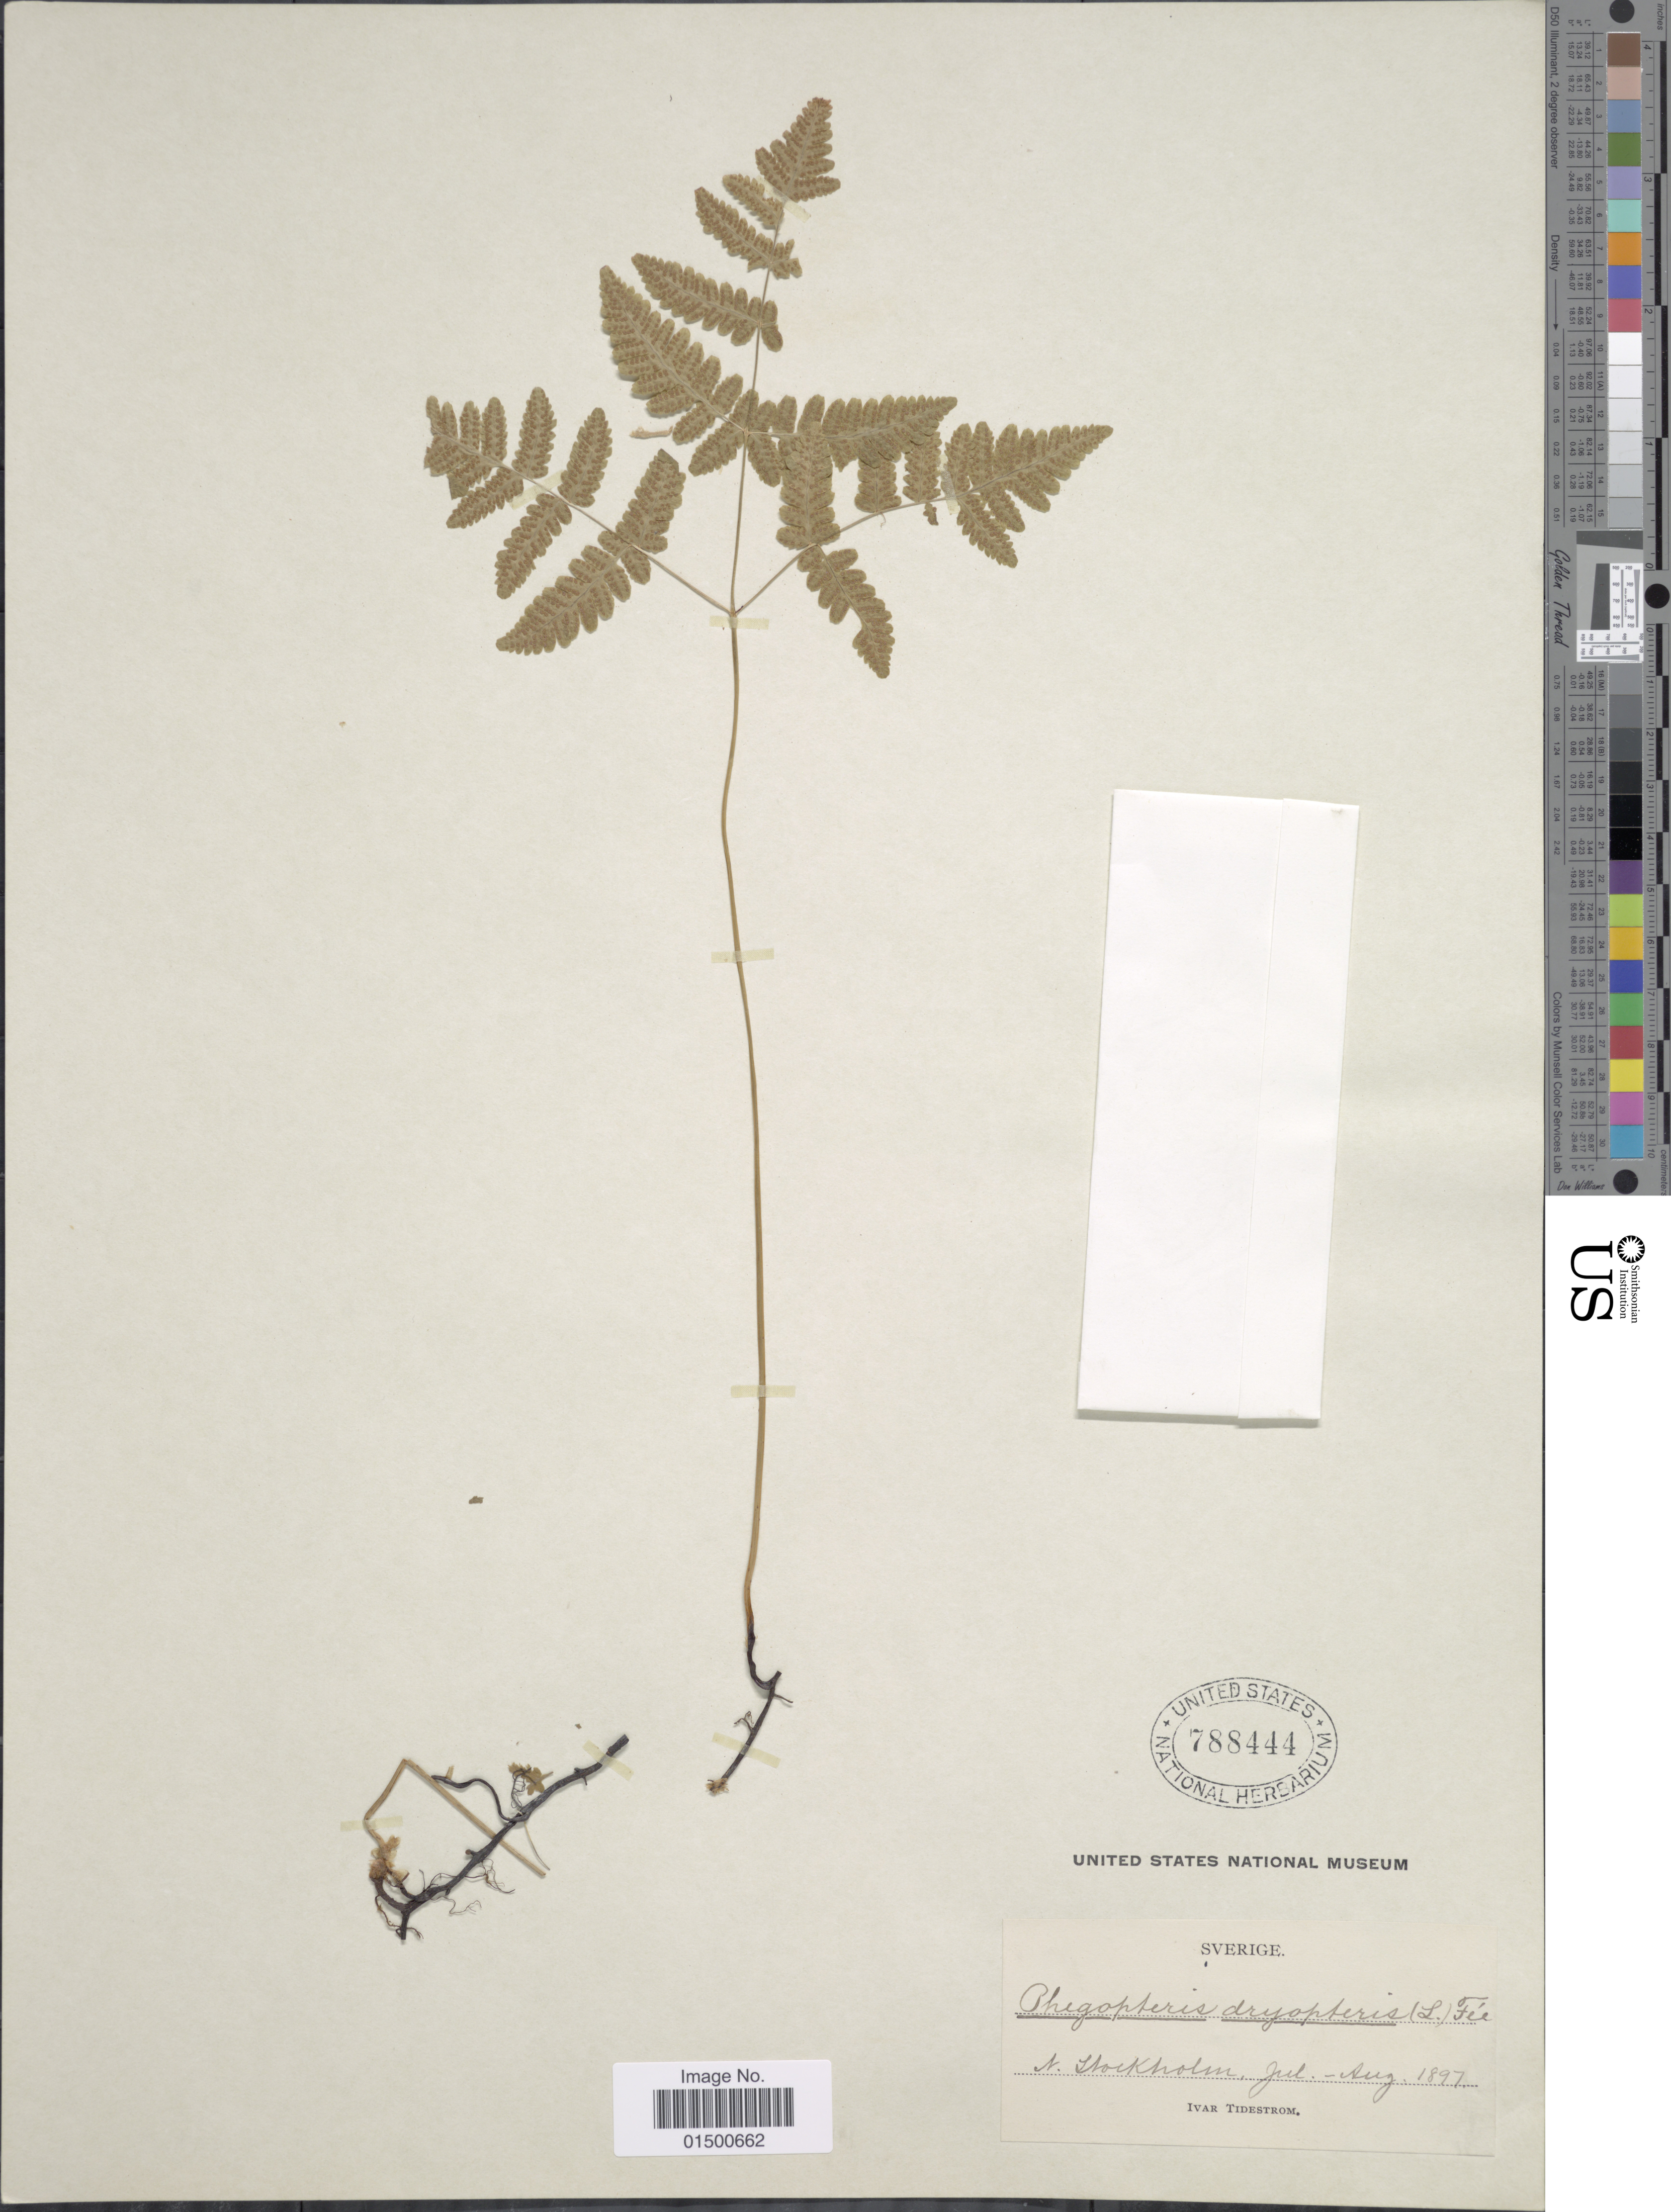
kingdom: Plantae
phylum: Tracheophyta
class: Polypodiopsida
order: Polypodiales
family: Cystopteridaceae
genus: Gymnocarpium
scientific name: Gymnocarpium disjunctum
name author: (Rupr.) Ching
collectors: I. F. Tidestrom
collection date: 1897-07/1897-08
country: Sweden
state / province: Stockholm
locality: N. Stockholm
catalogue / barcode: US 788444